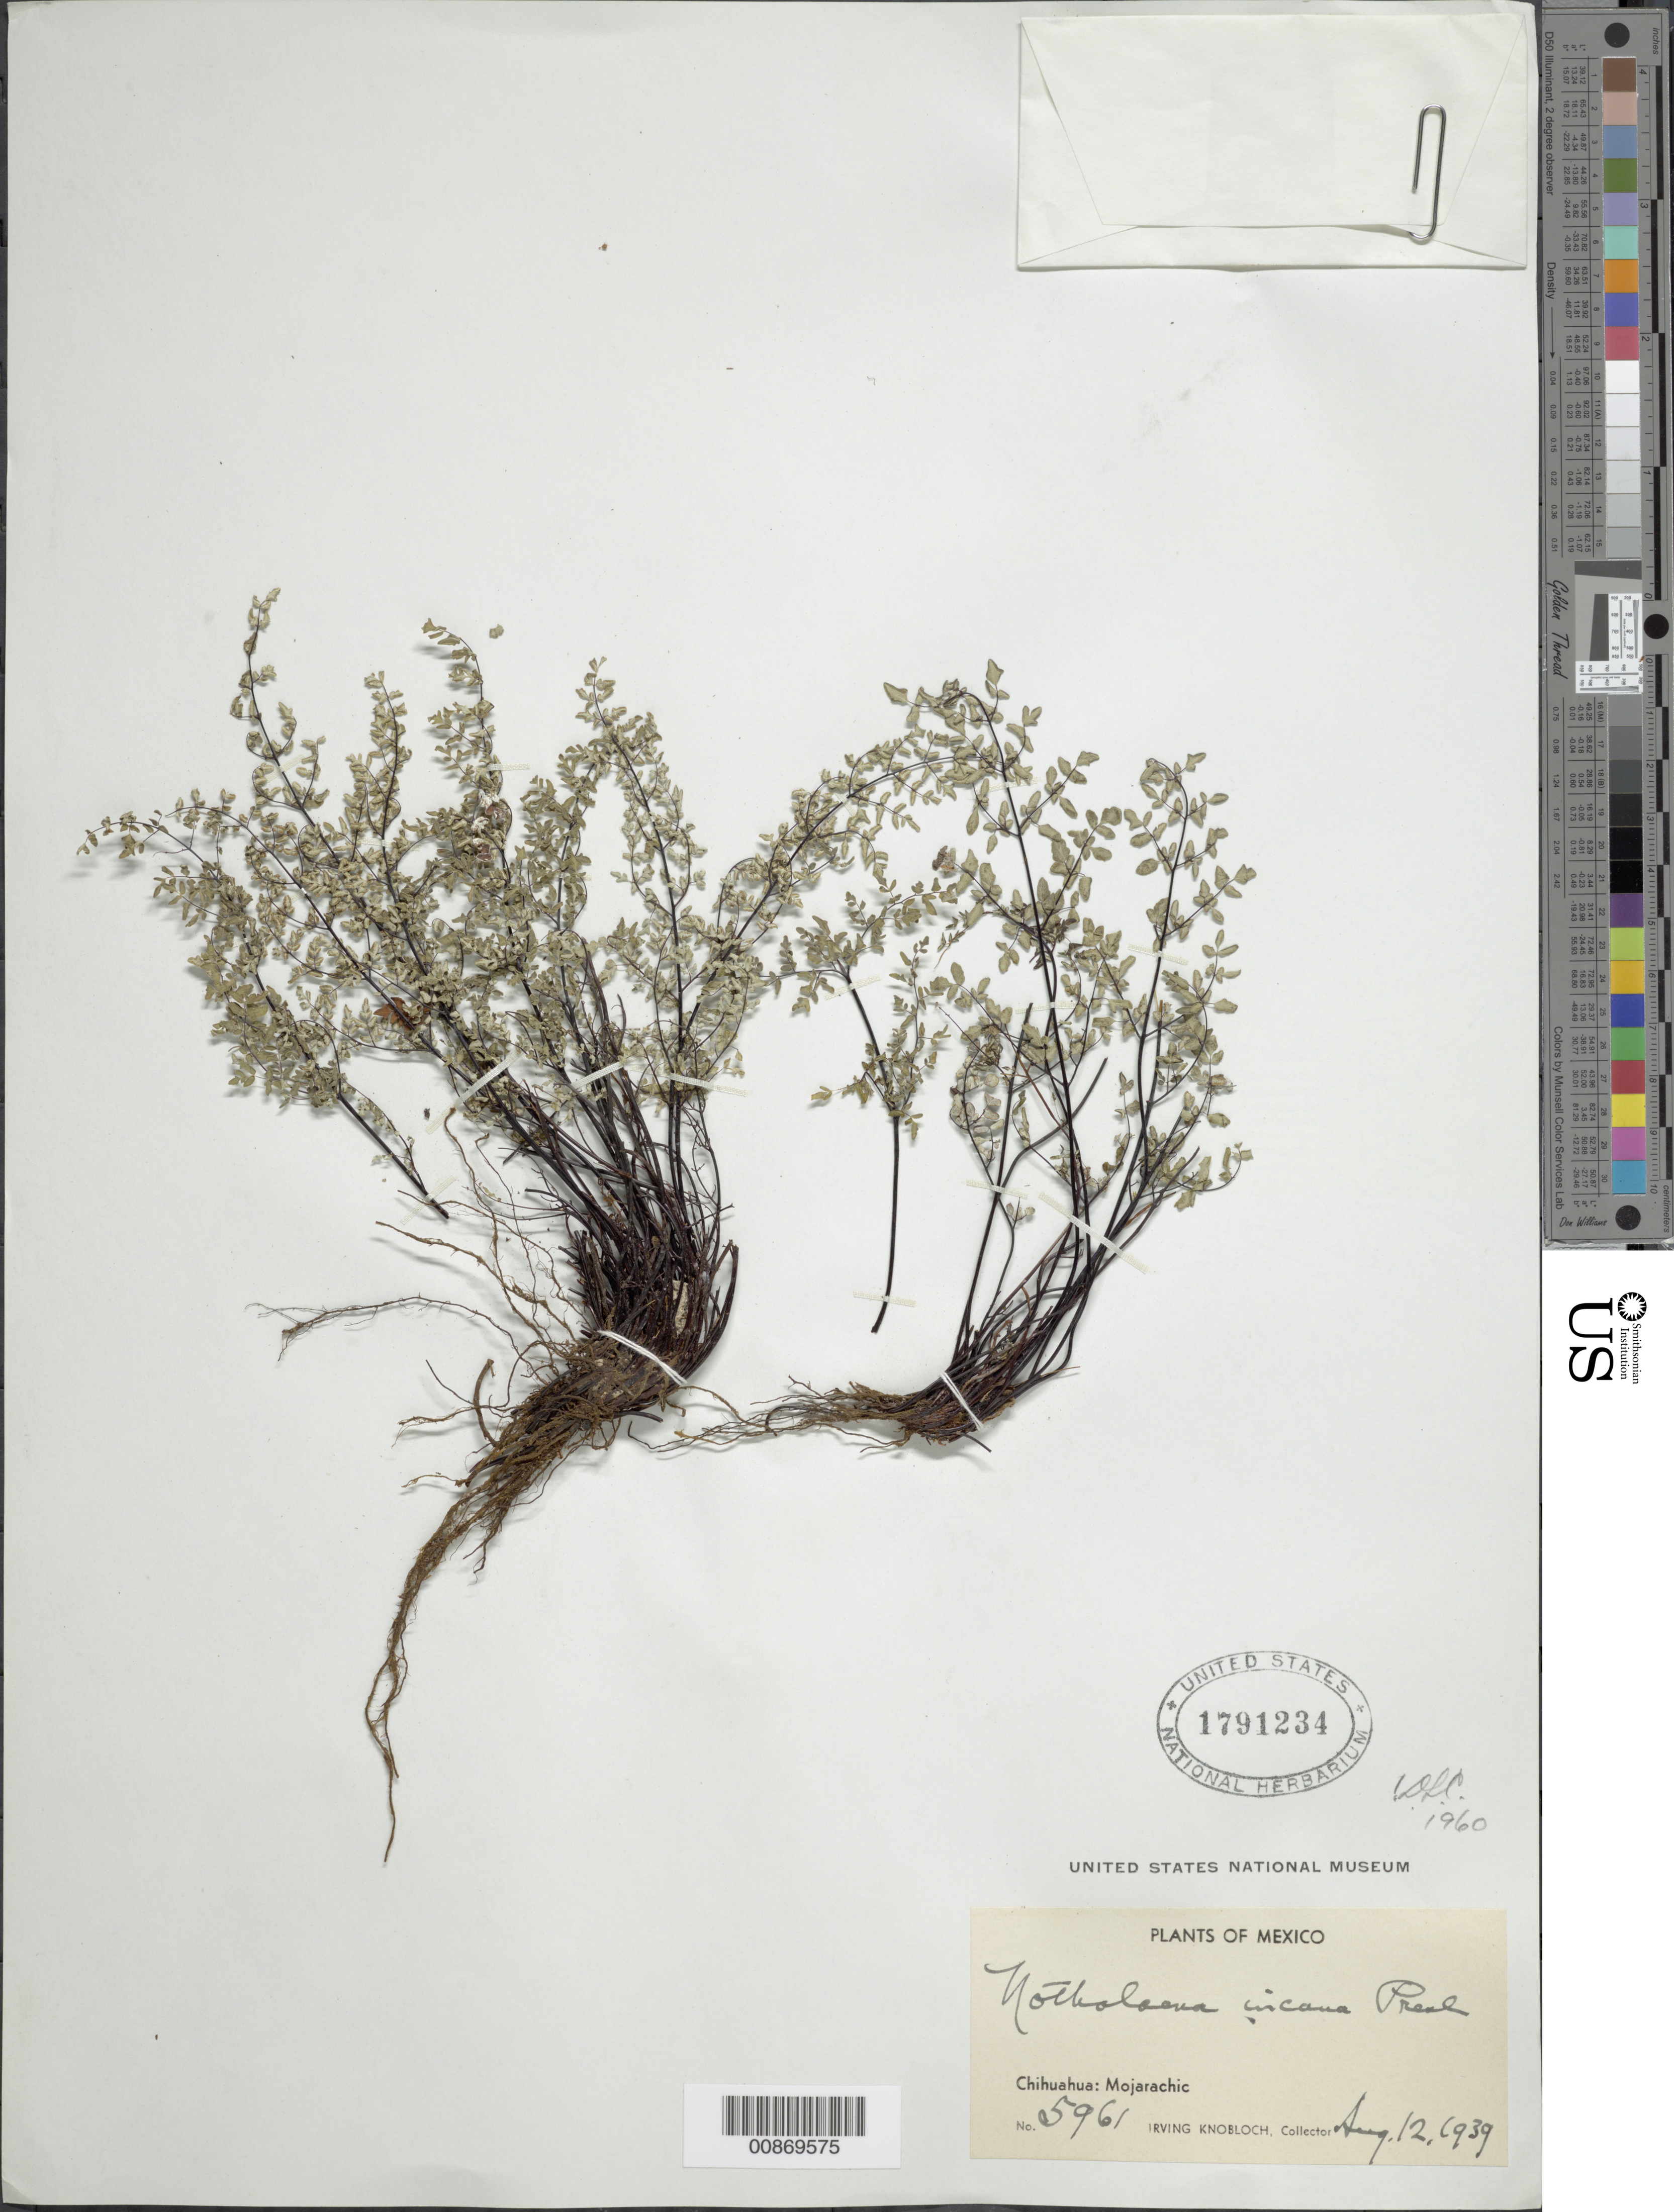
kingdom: Plantae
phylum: Tracheophyta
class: Polypodiopsida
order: Polypodiales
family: Pteridaceae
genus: Argyrochosma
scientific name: Argyrochosma incana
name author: (C. Presl) Windham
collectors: I. W. Knobloch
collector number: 5961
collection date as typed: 12 Aug 1939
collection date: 1939-08-12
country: Mexico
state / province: Chihuahua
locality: Mojarachic, Chihuahua.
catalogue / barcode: US 1791234